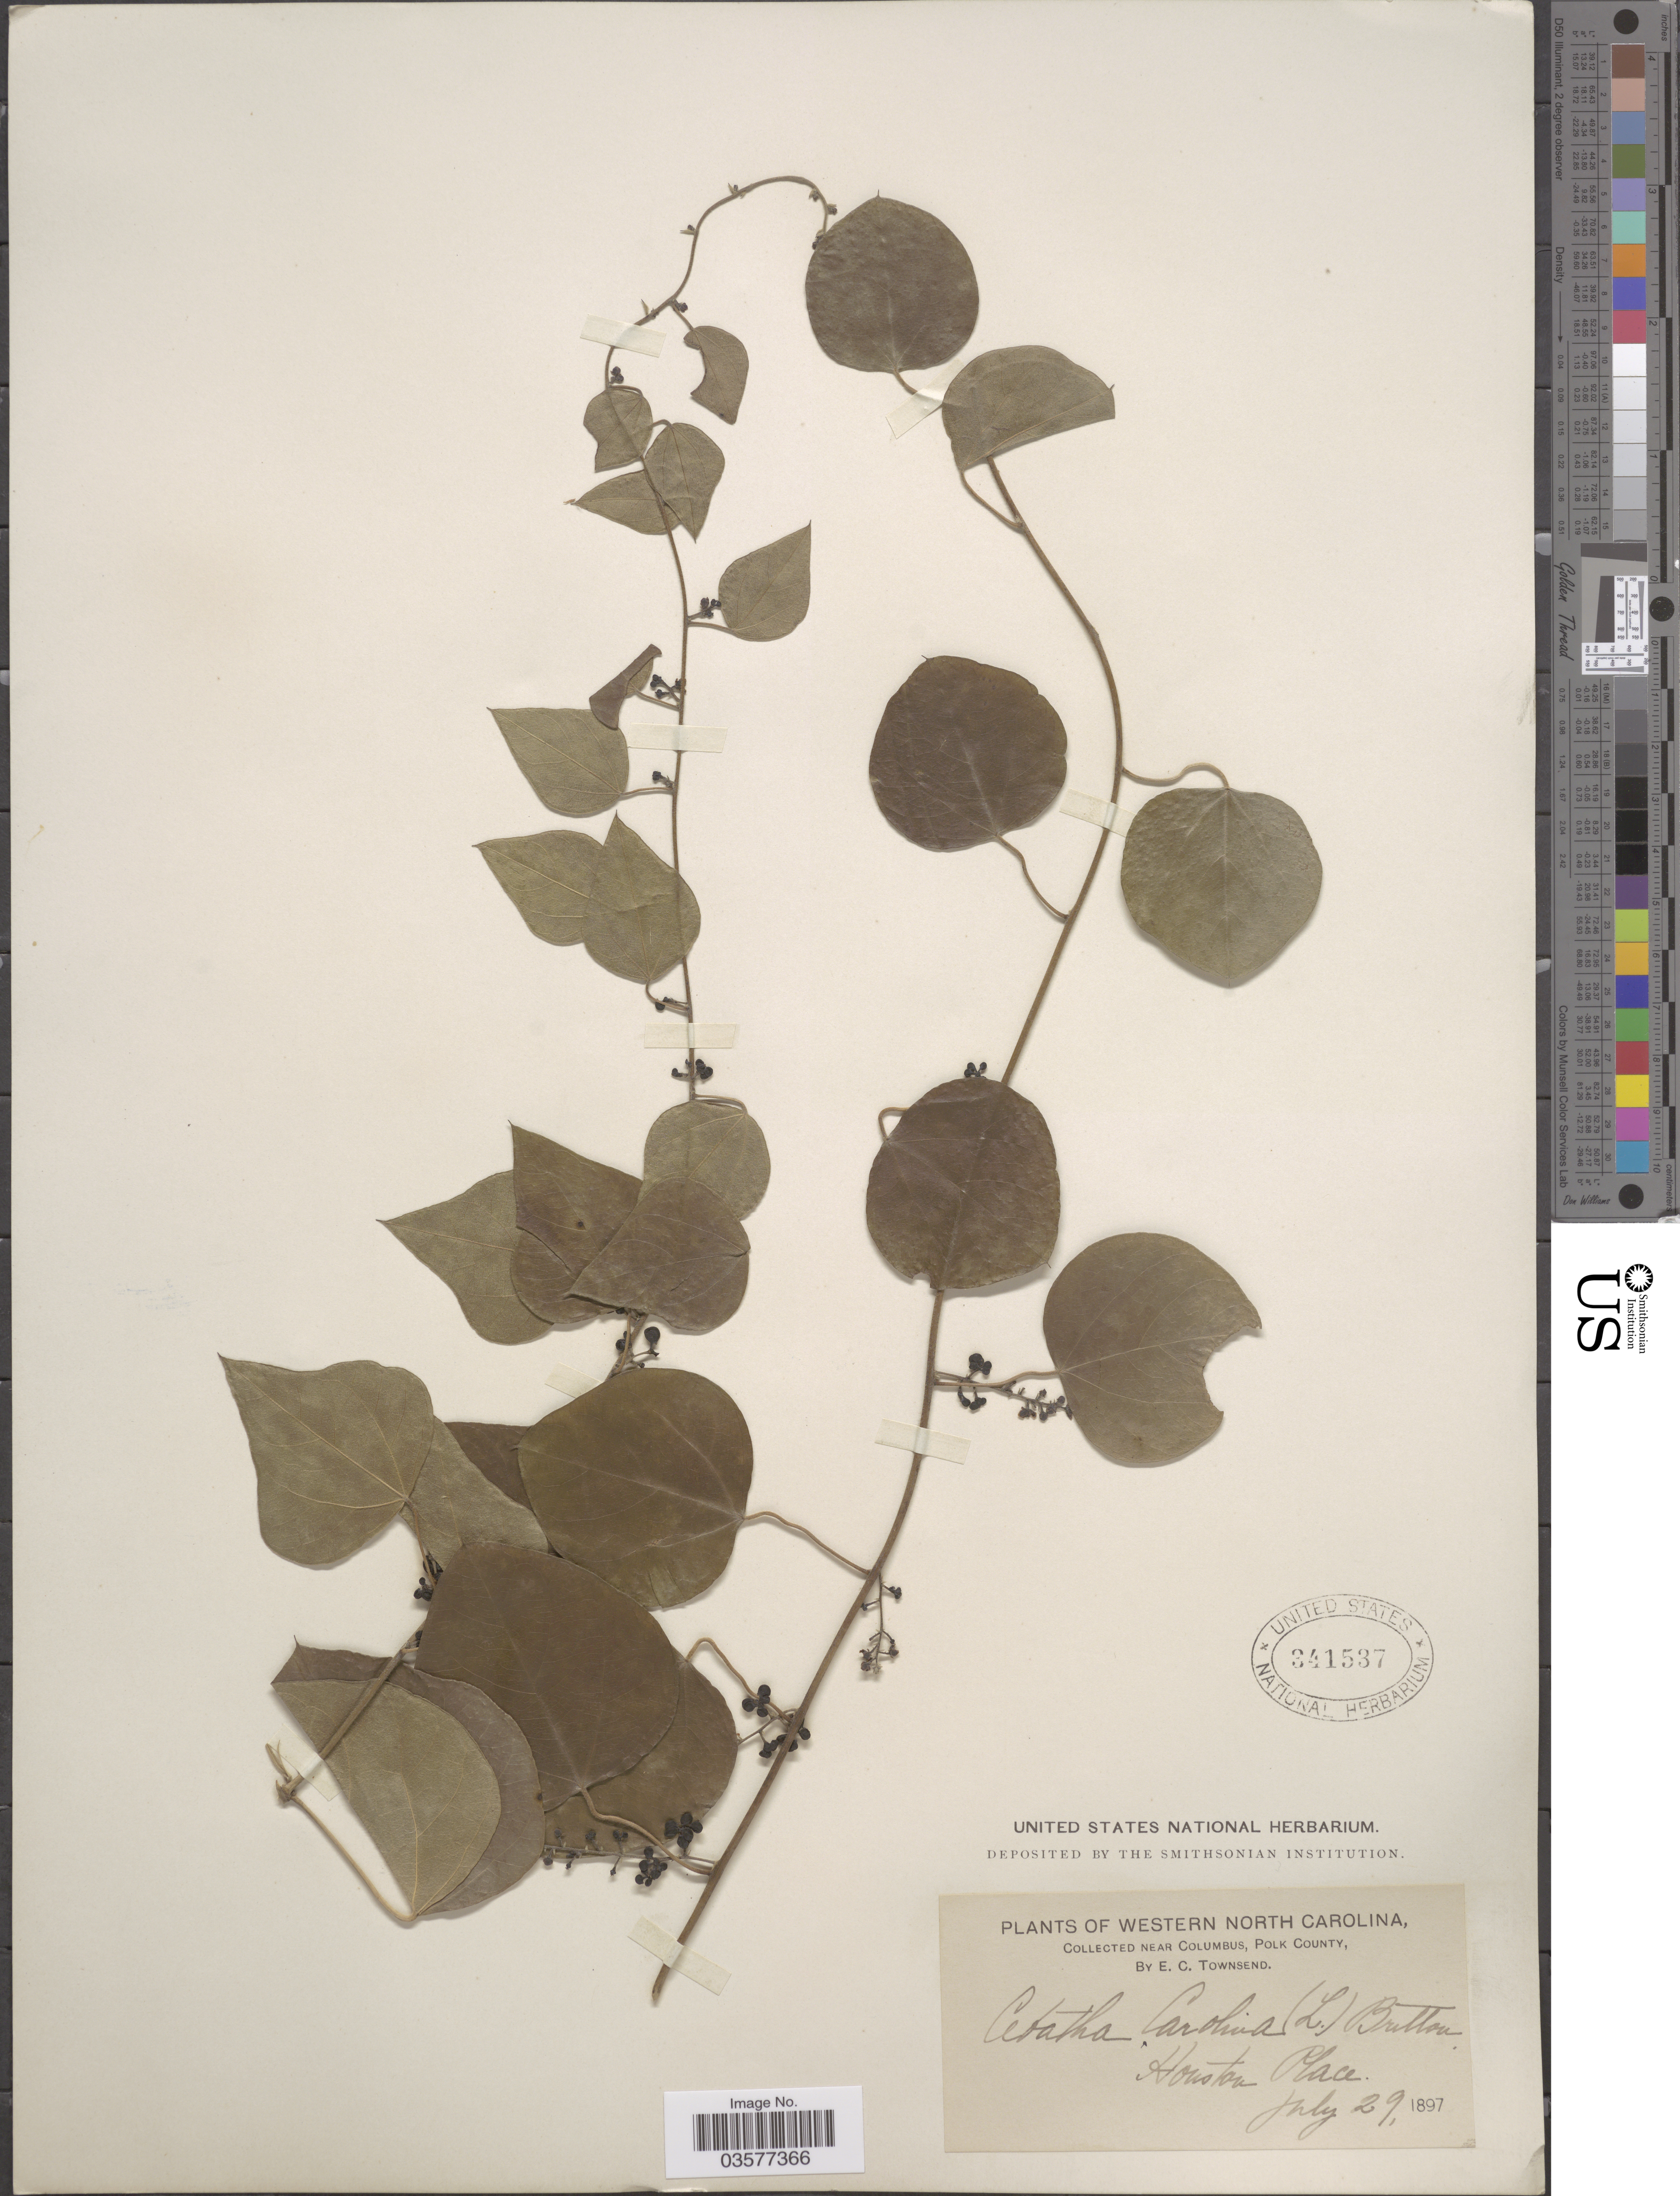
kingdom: Plantae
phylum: Tracheophyta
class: Magnoliopsida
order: Ranunculales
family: Menispermaceae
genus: Cocculus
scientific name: Cocculus carolinus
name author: (L.) DC.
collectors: E. C. Townsend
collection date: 1897-07-29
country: United States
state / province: North Carolina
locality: Western North Carolina. Near Columbus, Polk County. Houston Place.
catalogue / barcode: US 341537